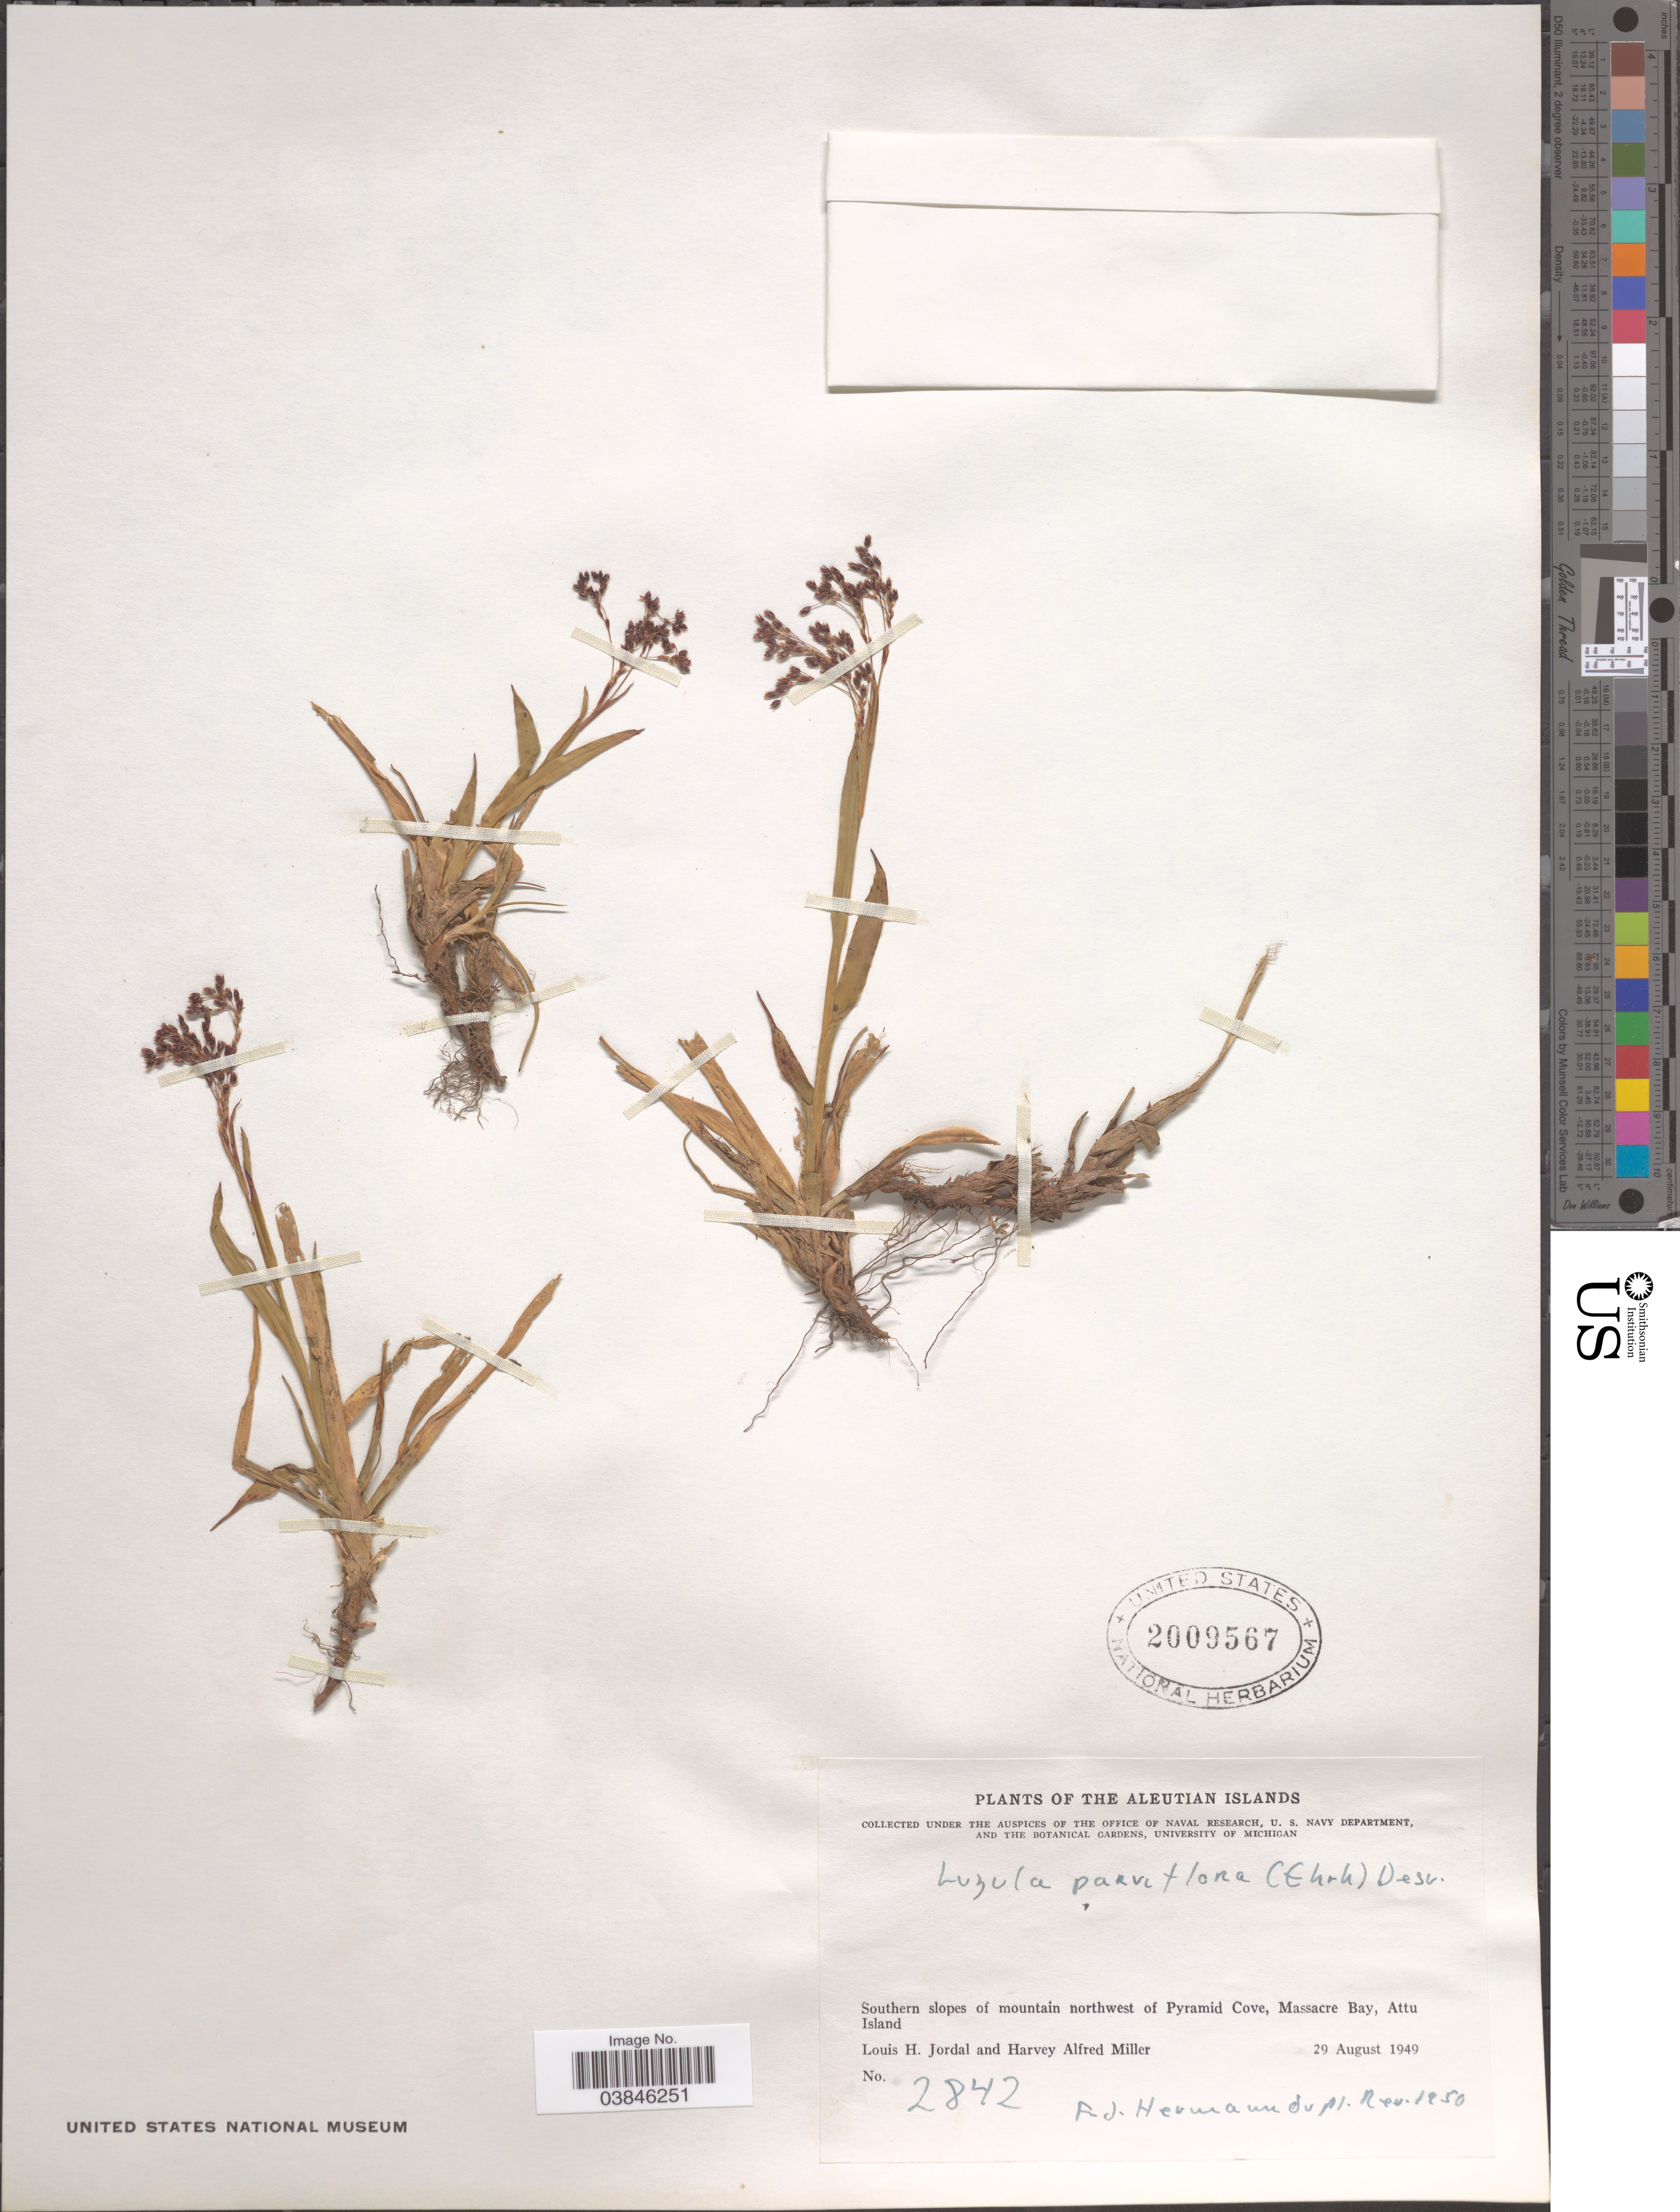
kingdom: Plantae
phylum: Tracheophyta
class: Liliopsida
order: Poales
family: Juncaceae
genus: Luzula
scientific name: Luzula parviflora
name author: (Ehrh.) Desv.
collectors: L. Jordal & H. A. Miller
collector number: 2842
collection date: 1949-08-29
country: United States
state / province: Alaska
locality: The Aleutian Islands. Southern slopes of mountain northwest of Pyramid Cove, Massacre Bay, Attu Island.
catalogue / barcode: US 2009567